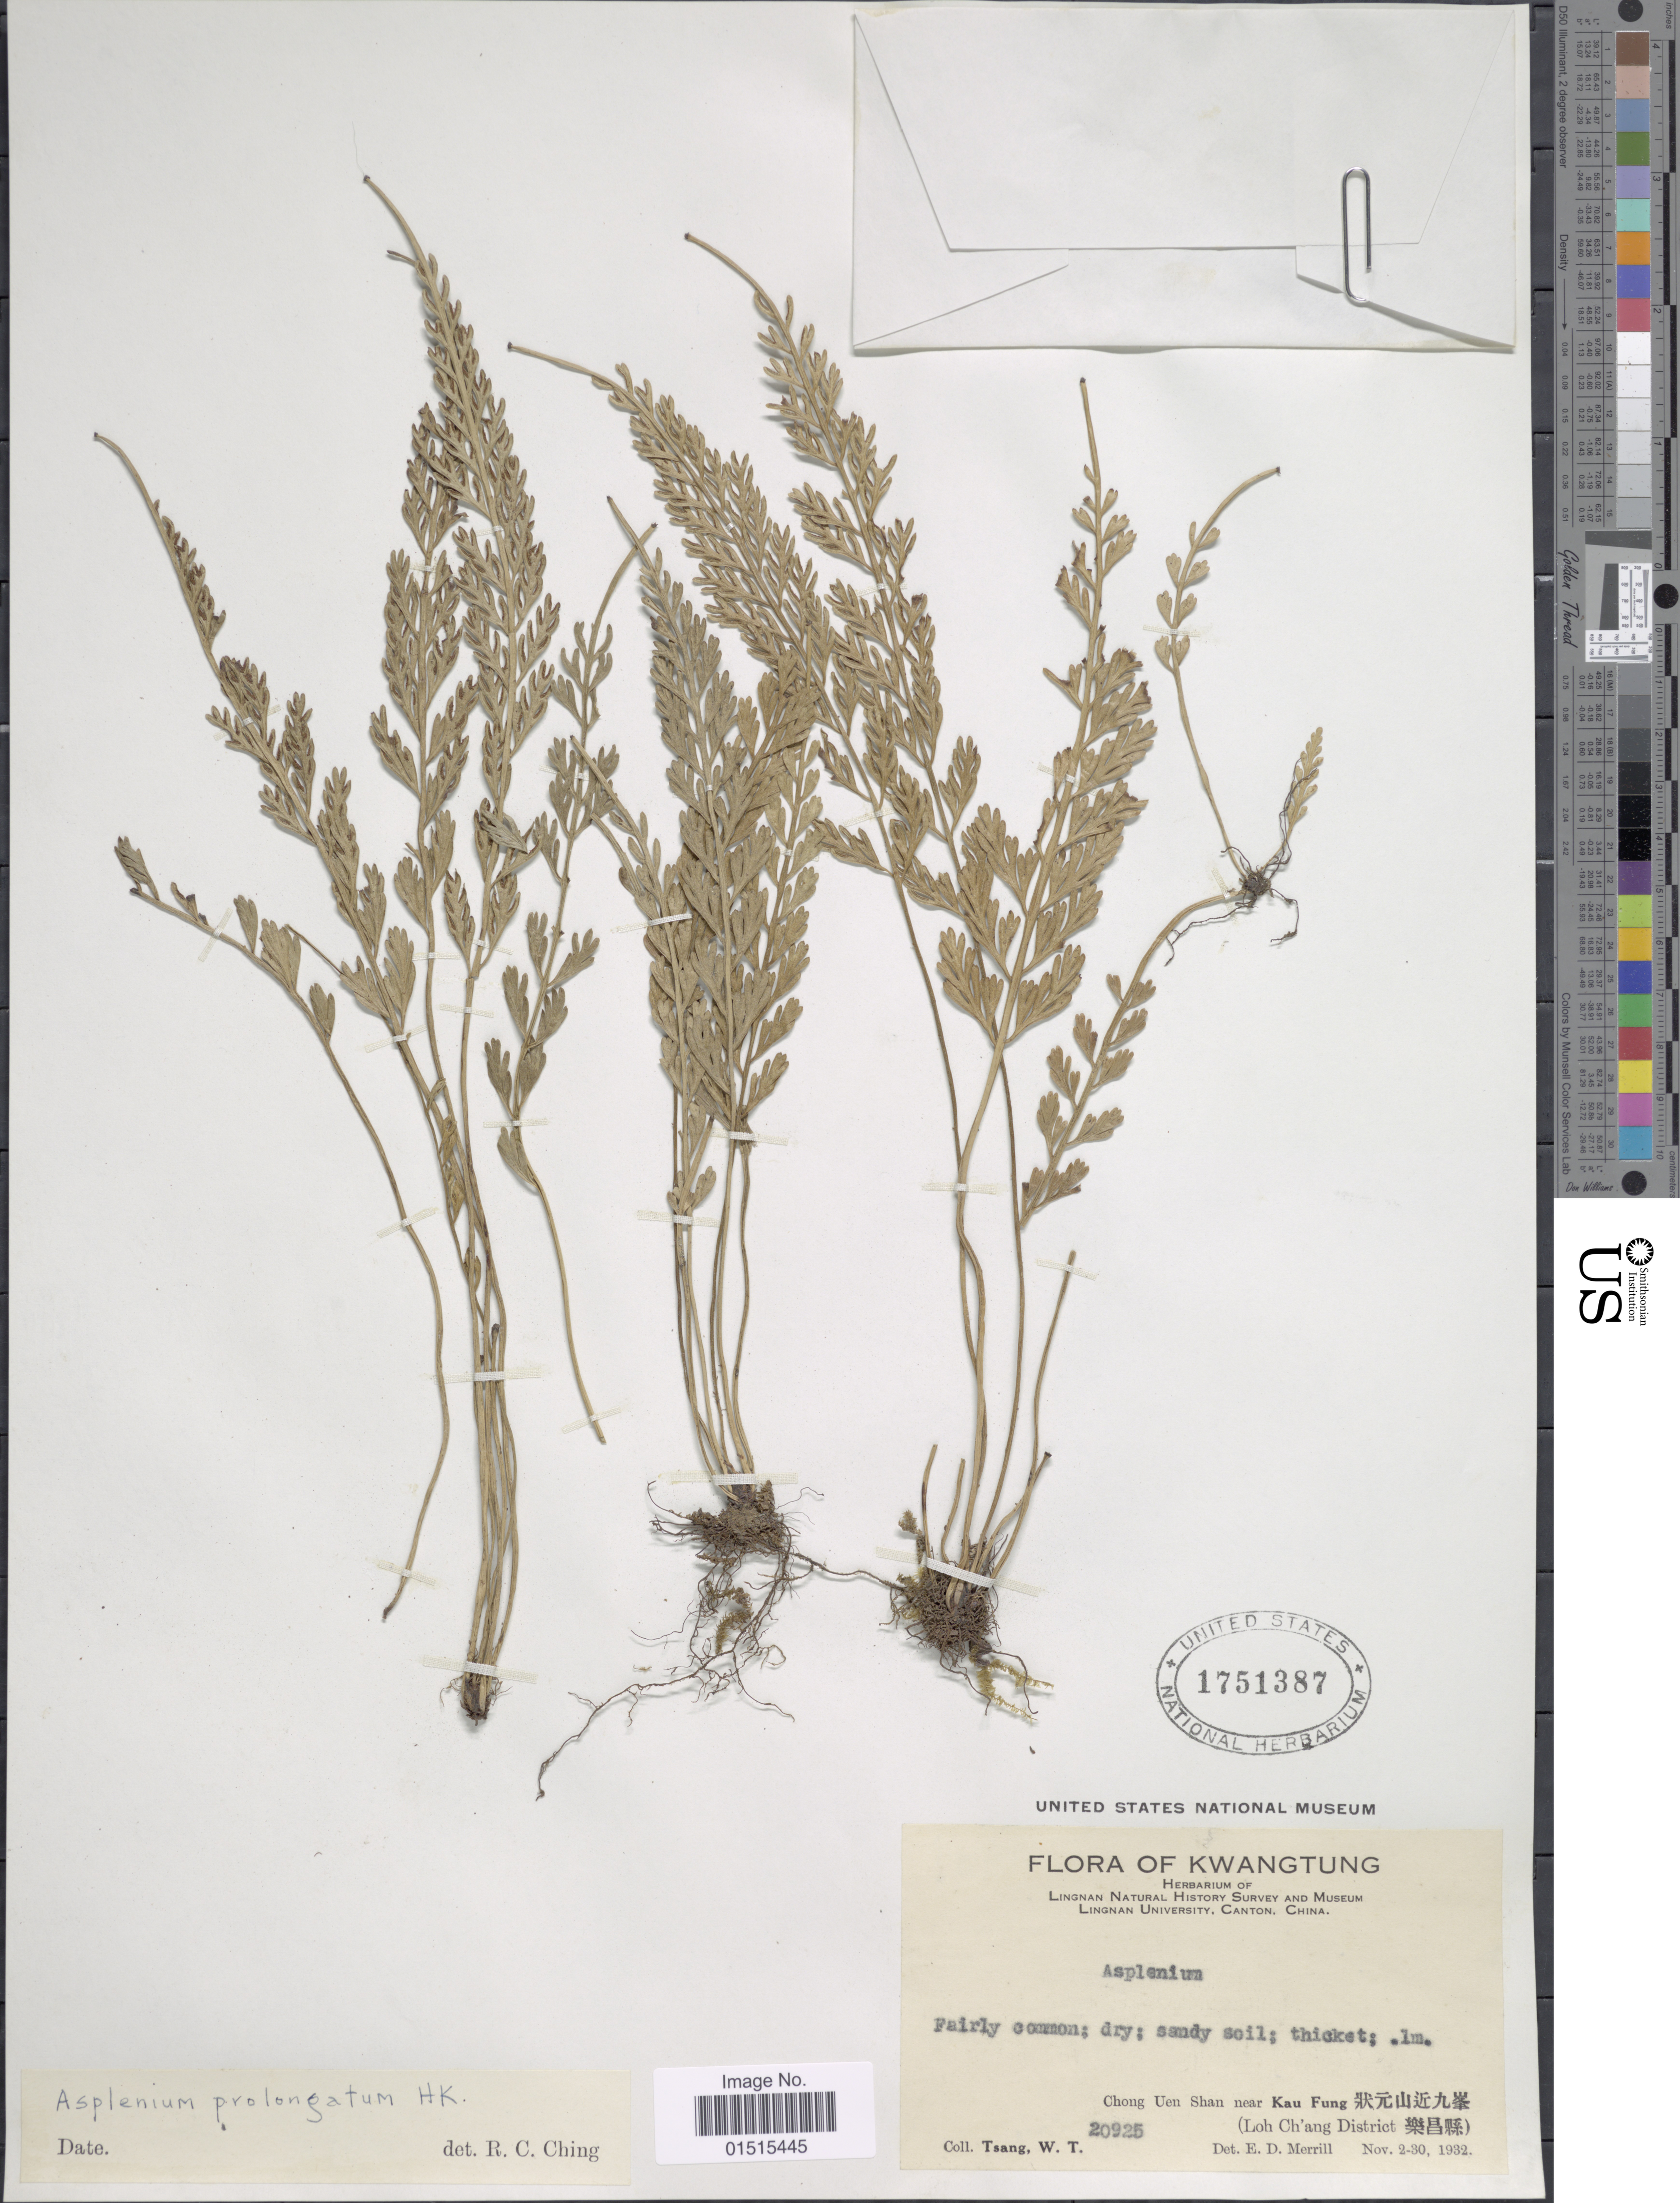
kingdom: Plantae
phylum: Tracheophyta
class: Polypodiopsida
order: Polypodiales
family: Aspleniaceae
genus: Asplenium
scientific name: Asplenium prolongatum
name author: Hook.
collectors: W. T. Tsang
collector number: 20925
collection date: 1932-11-02/1932-11-30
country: China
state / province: Guangdong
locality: Kwangtung, Chong Uen Shan near Kaa Fung (Loh Ch'ang District)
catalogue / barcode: US 1751387